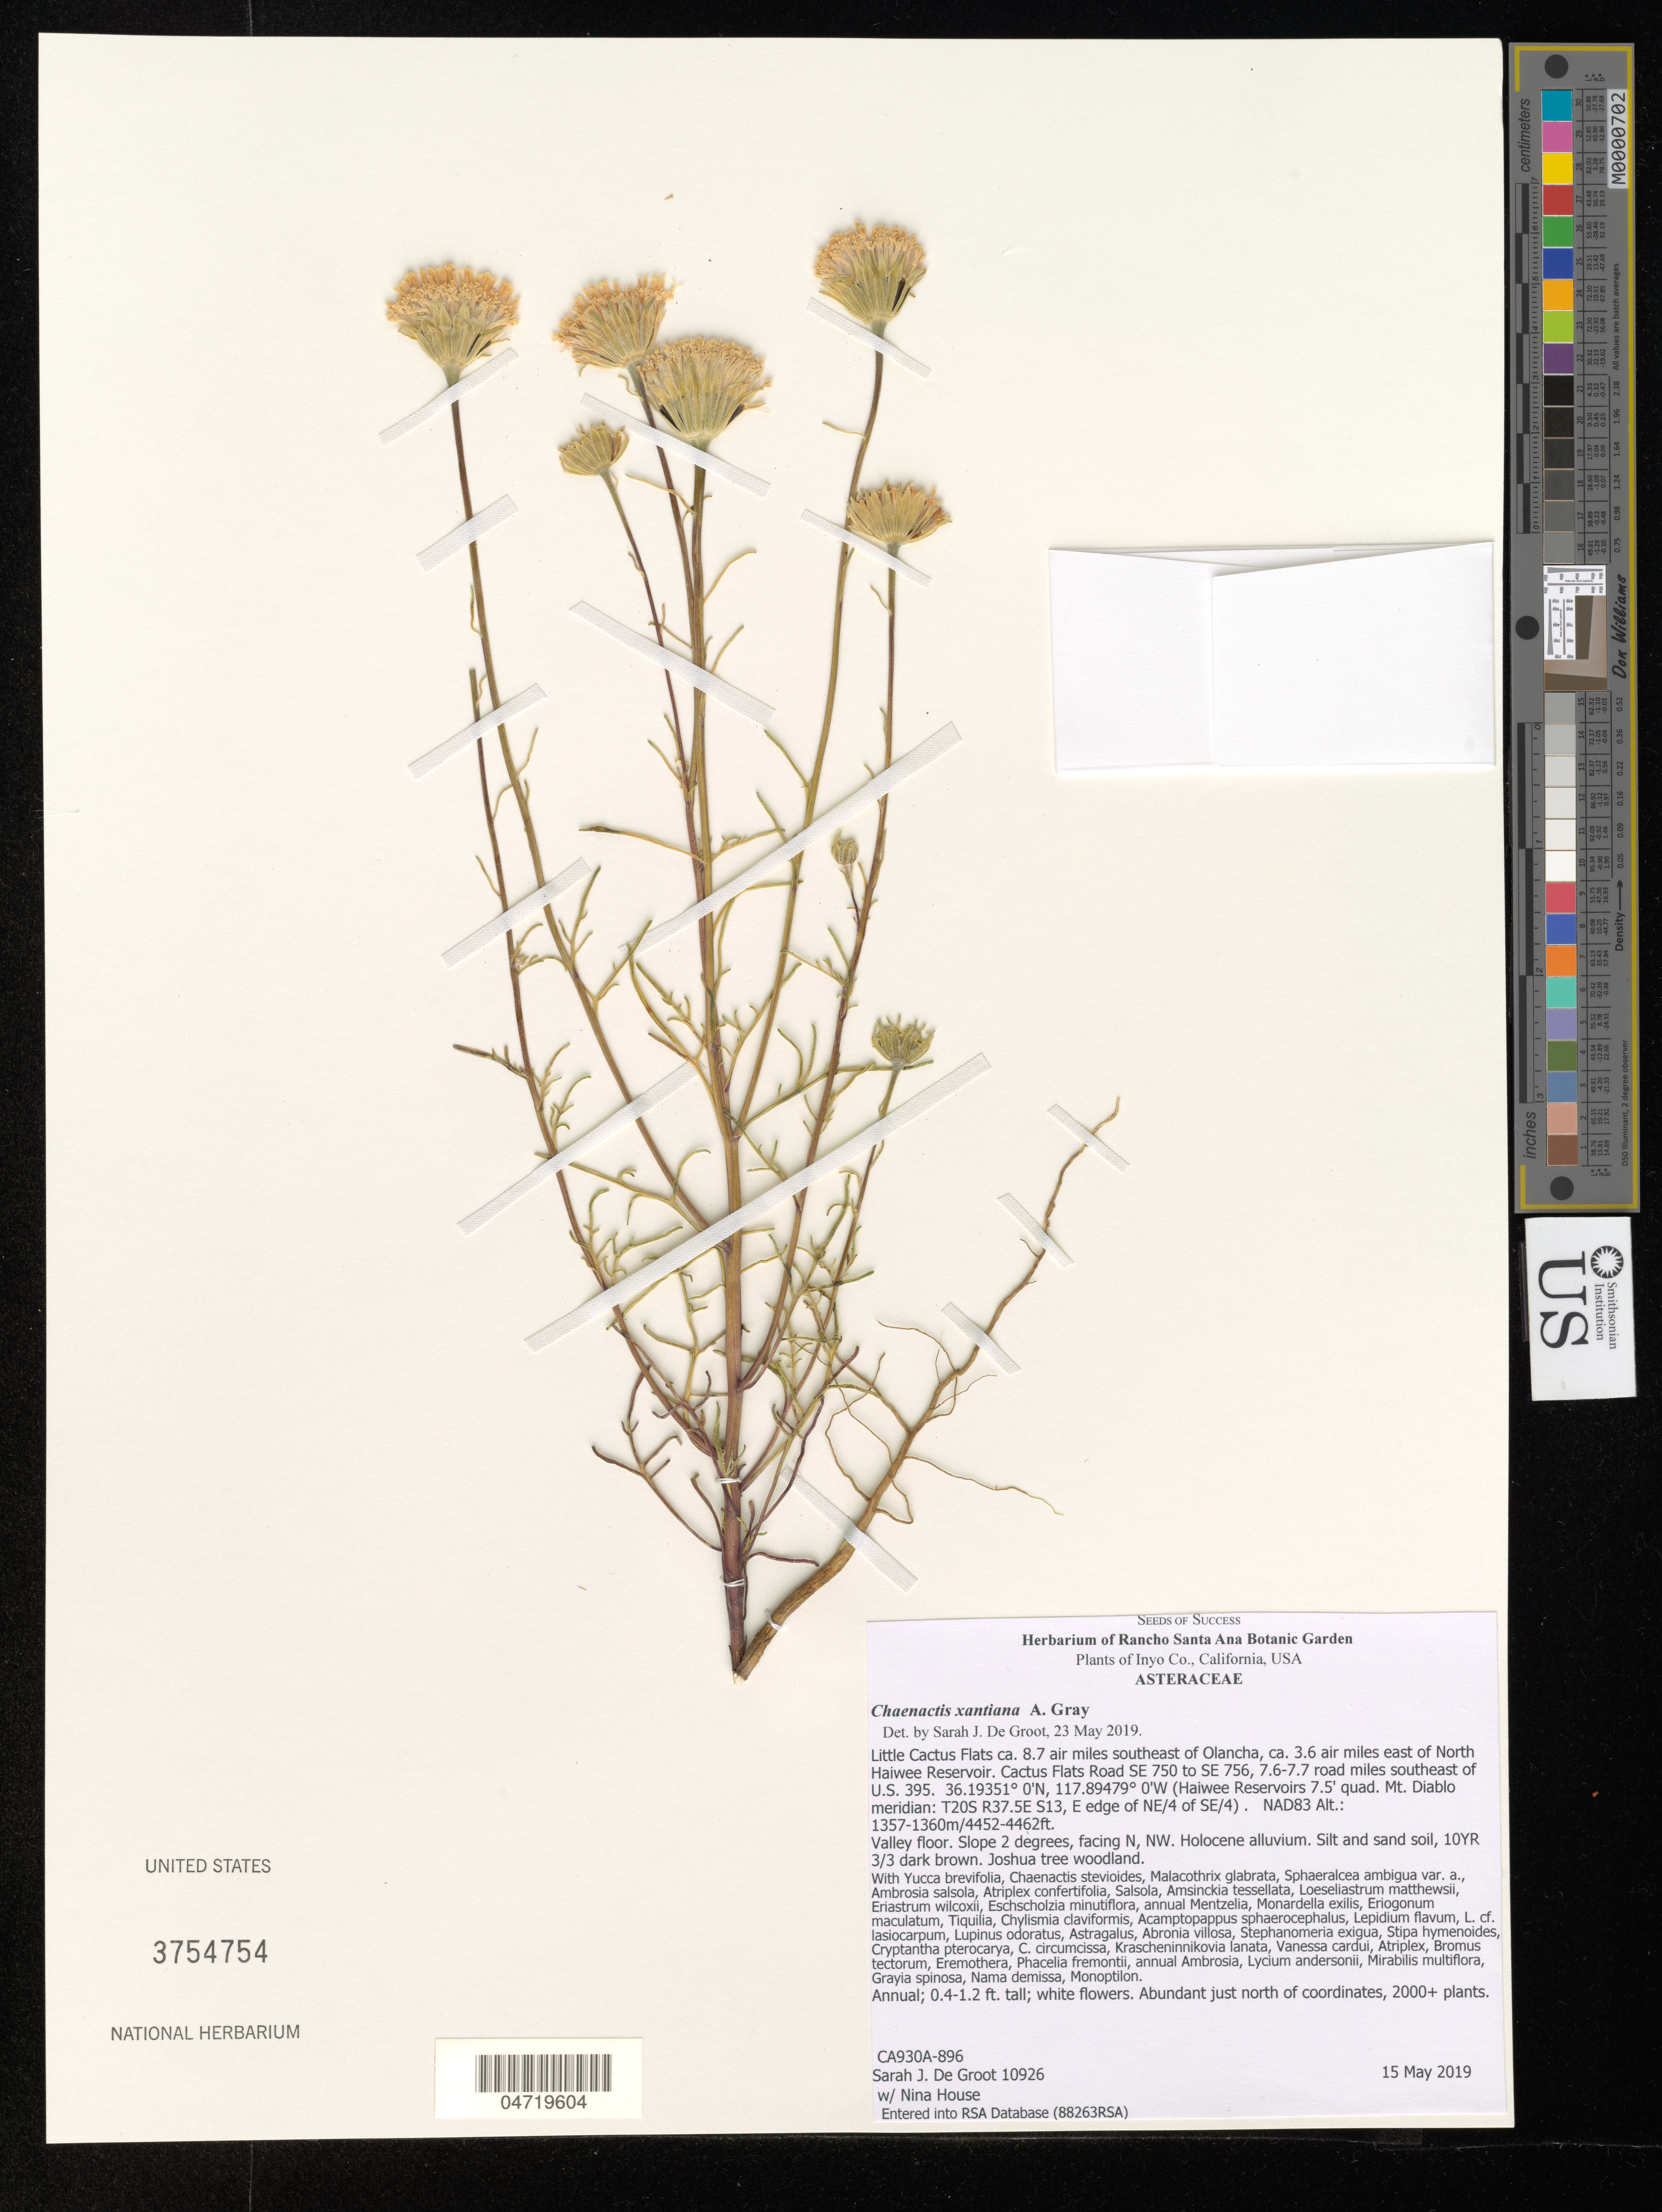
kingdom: Plantae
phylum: Tracheophyta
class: Magnoliopsida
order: Asterales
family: Asteraceae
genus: Chaenactis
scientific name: Chaenactis xantiana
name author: A. Gray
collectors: S. De Groot & N. House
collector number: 10926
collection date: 2019-05-15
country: United States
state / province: California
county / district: Inyo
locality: Inyo Co. Little Cactus Flats ca. 8.7 air miles southeast of Olancha, ca. 3.6 air miles east of North Haiwee Reservoir. Cactus Flats Road SE 750 to SE 756, 7.6-7.7 road miles southeast of U.S. 395. (Haiwee Reservoirs 7.5' quad. Mt. Diablo meridian: T20S R37.5E S13, E edge of NE/4 of SE/4). NAD83.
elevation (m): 1357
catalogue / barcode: US 3754754